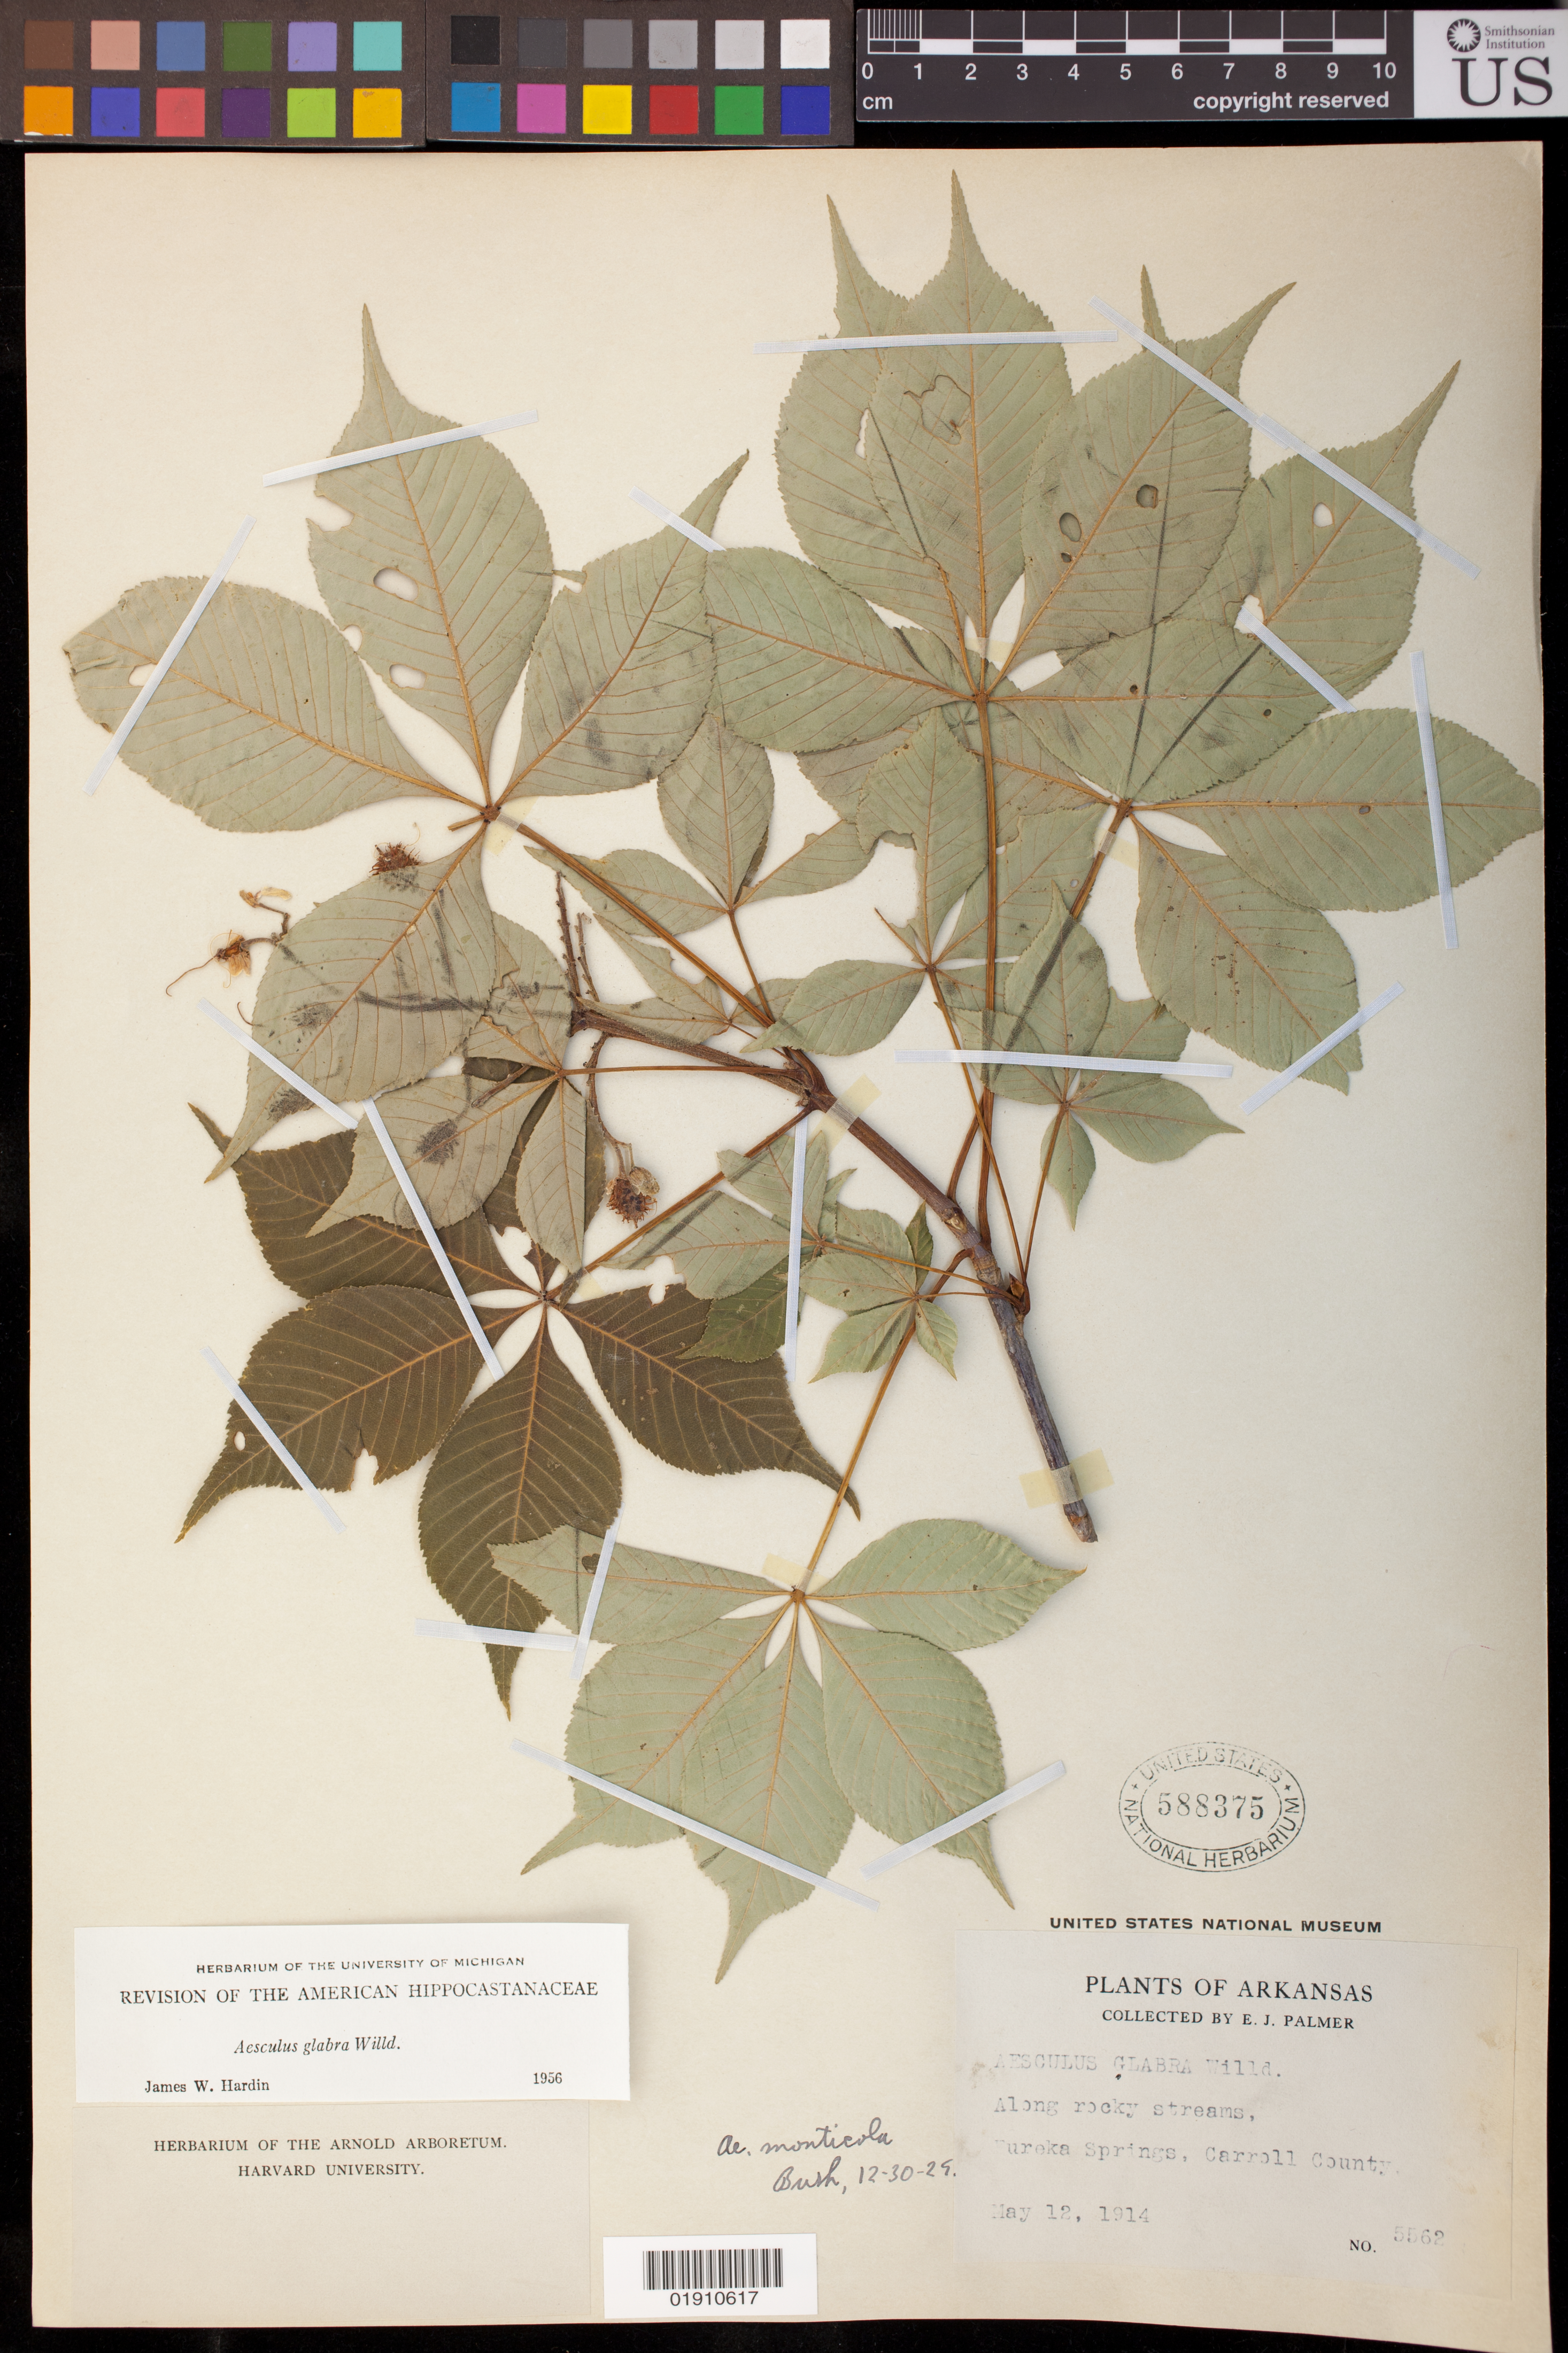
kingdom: Plantae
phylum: Tracheophyta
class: Magnoliopsida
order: Sapindales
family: Sapindaceae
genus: Aesculus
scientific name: Aesculus glabra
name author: Willd.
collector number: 5562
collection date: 1914-05-12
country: United States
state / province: Arkansas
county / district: Carroll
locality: Along rocky streams, Eureka Springs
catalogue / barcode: US 588375